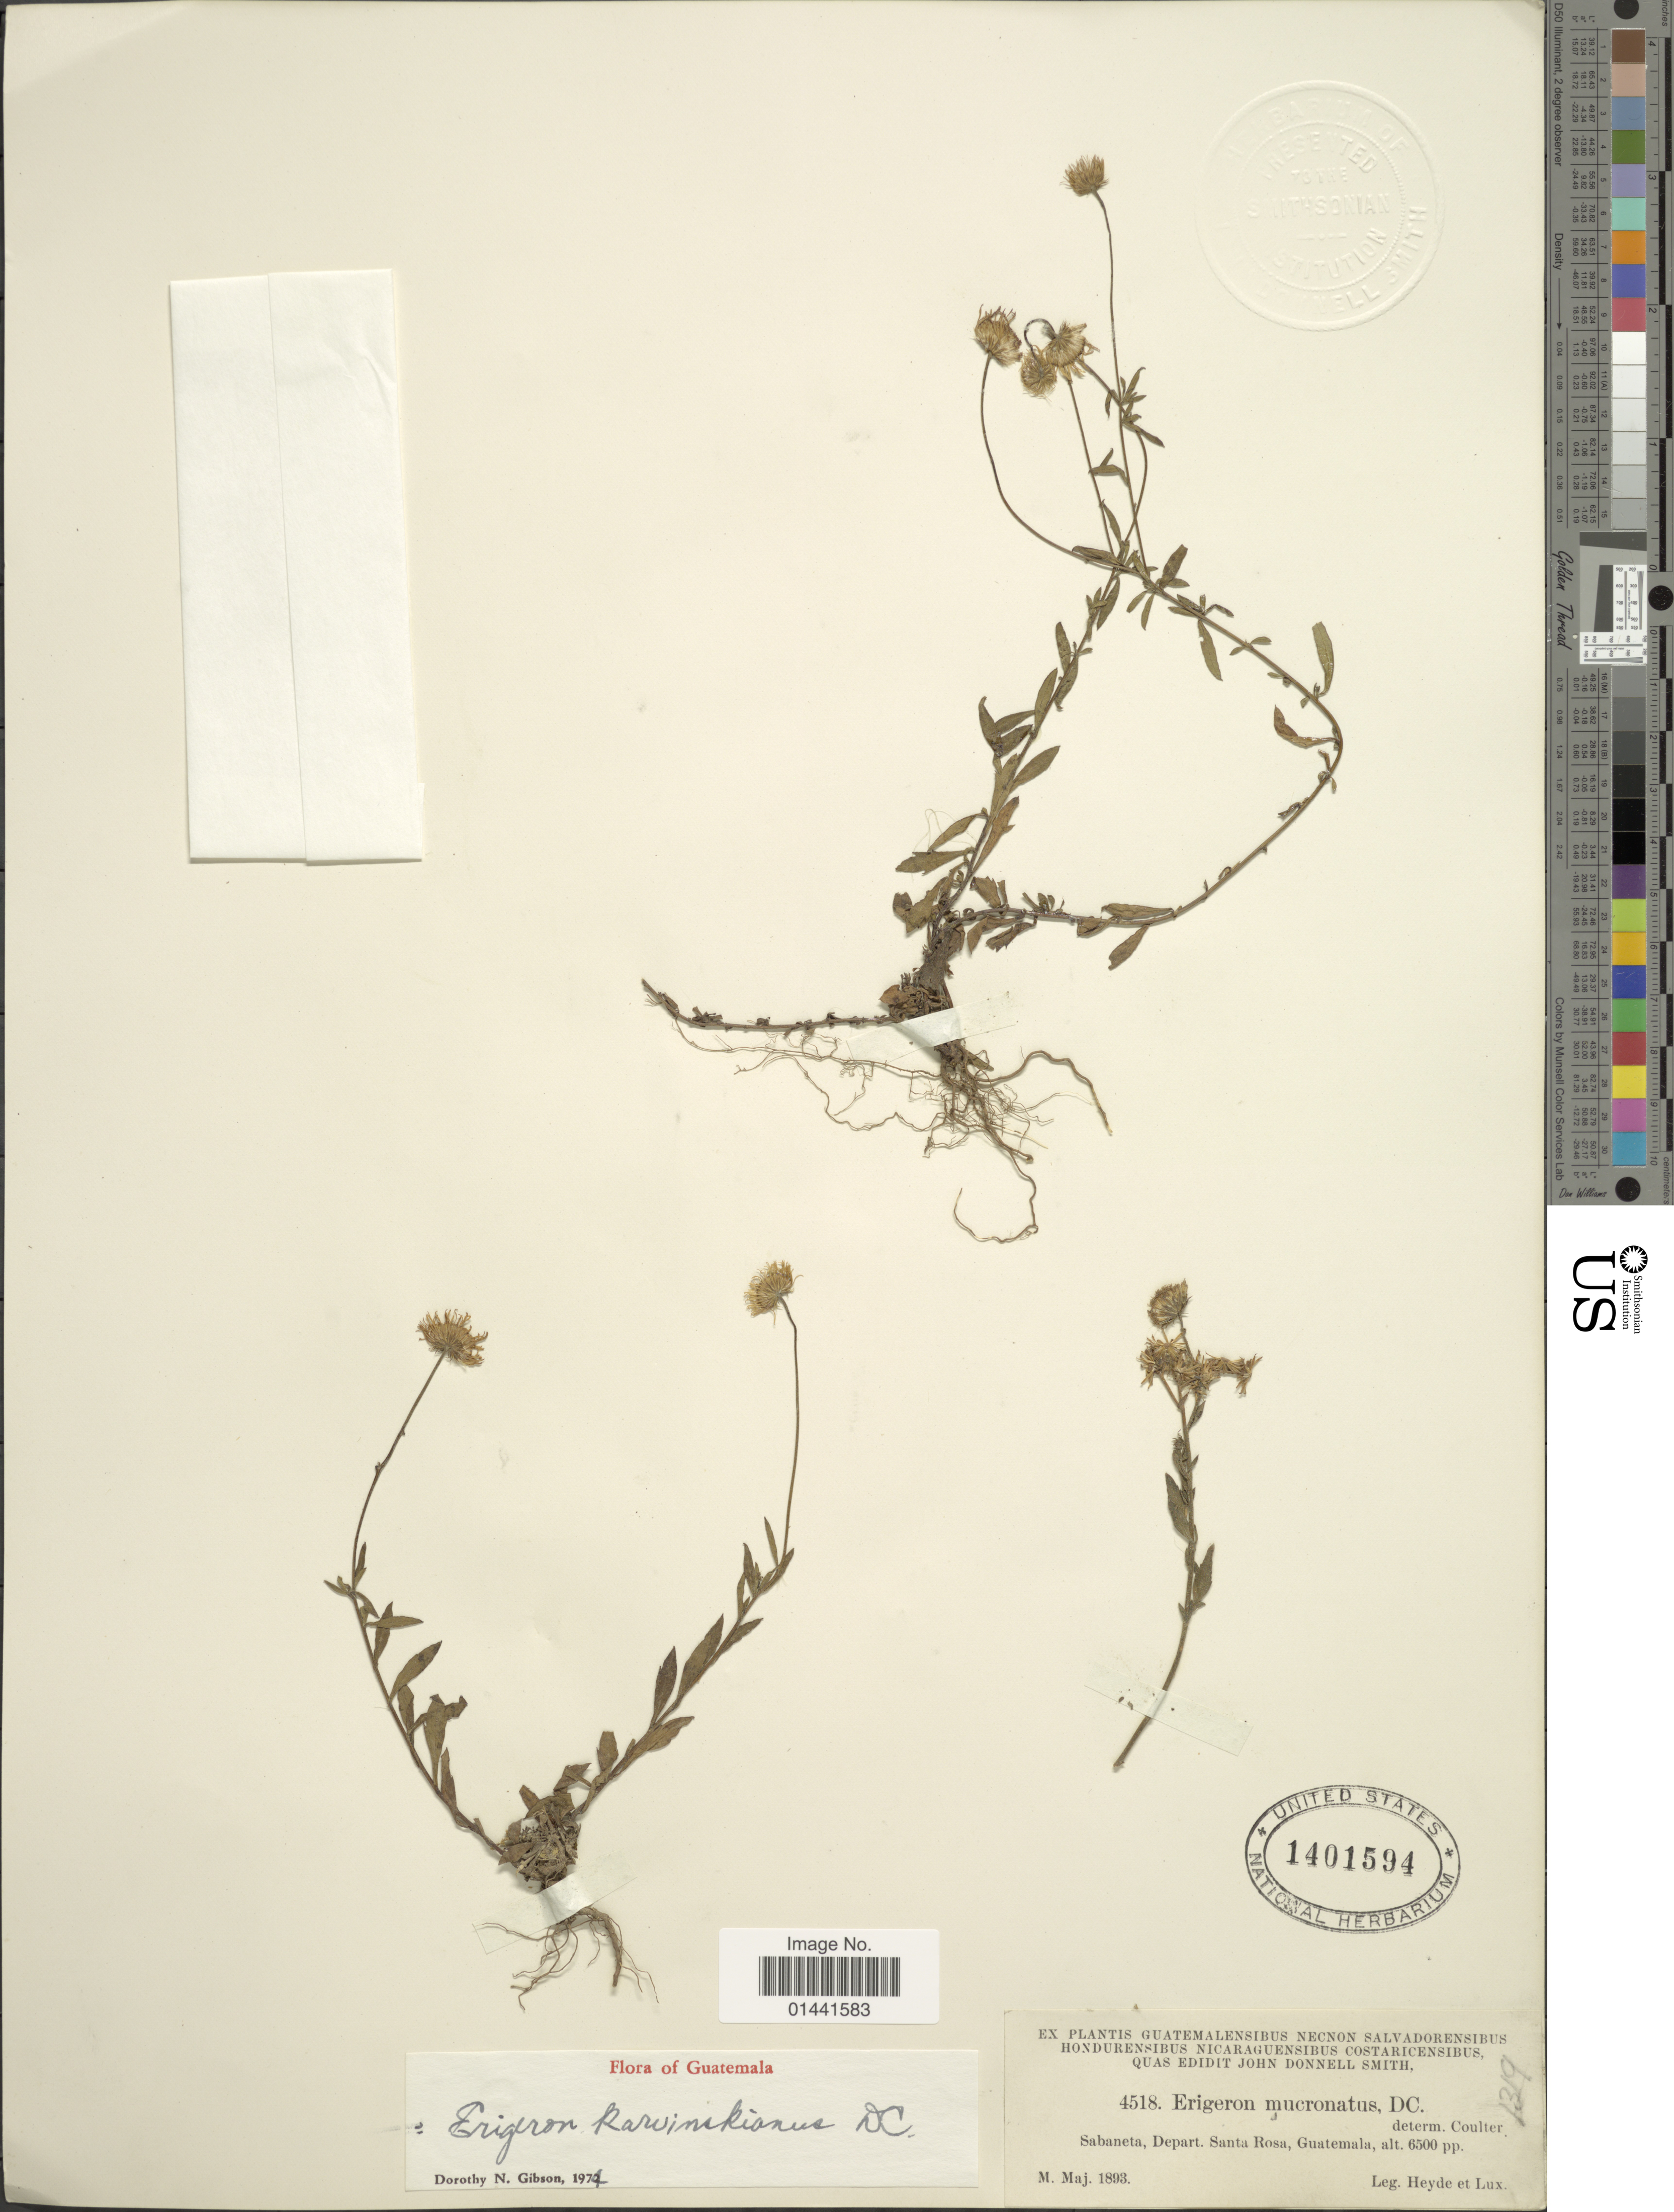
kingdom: Plantae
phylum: Tracheophyta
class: Magnoliopsida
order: Asterales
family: Asteraceae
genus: Erigeron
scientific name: Erigeron karvinskianus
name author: DC.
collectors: Heyde & Lux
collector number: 4518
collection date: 1893-05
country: Guatemala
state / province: Santa Rosa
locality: Sabaneta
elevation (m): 1981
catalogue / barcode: US 1401594